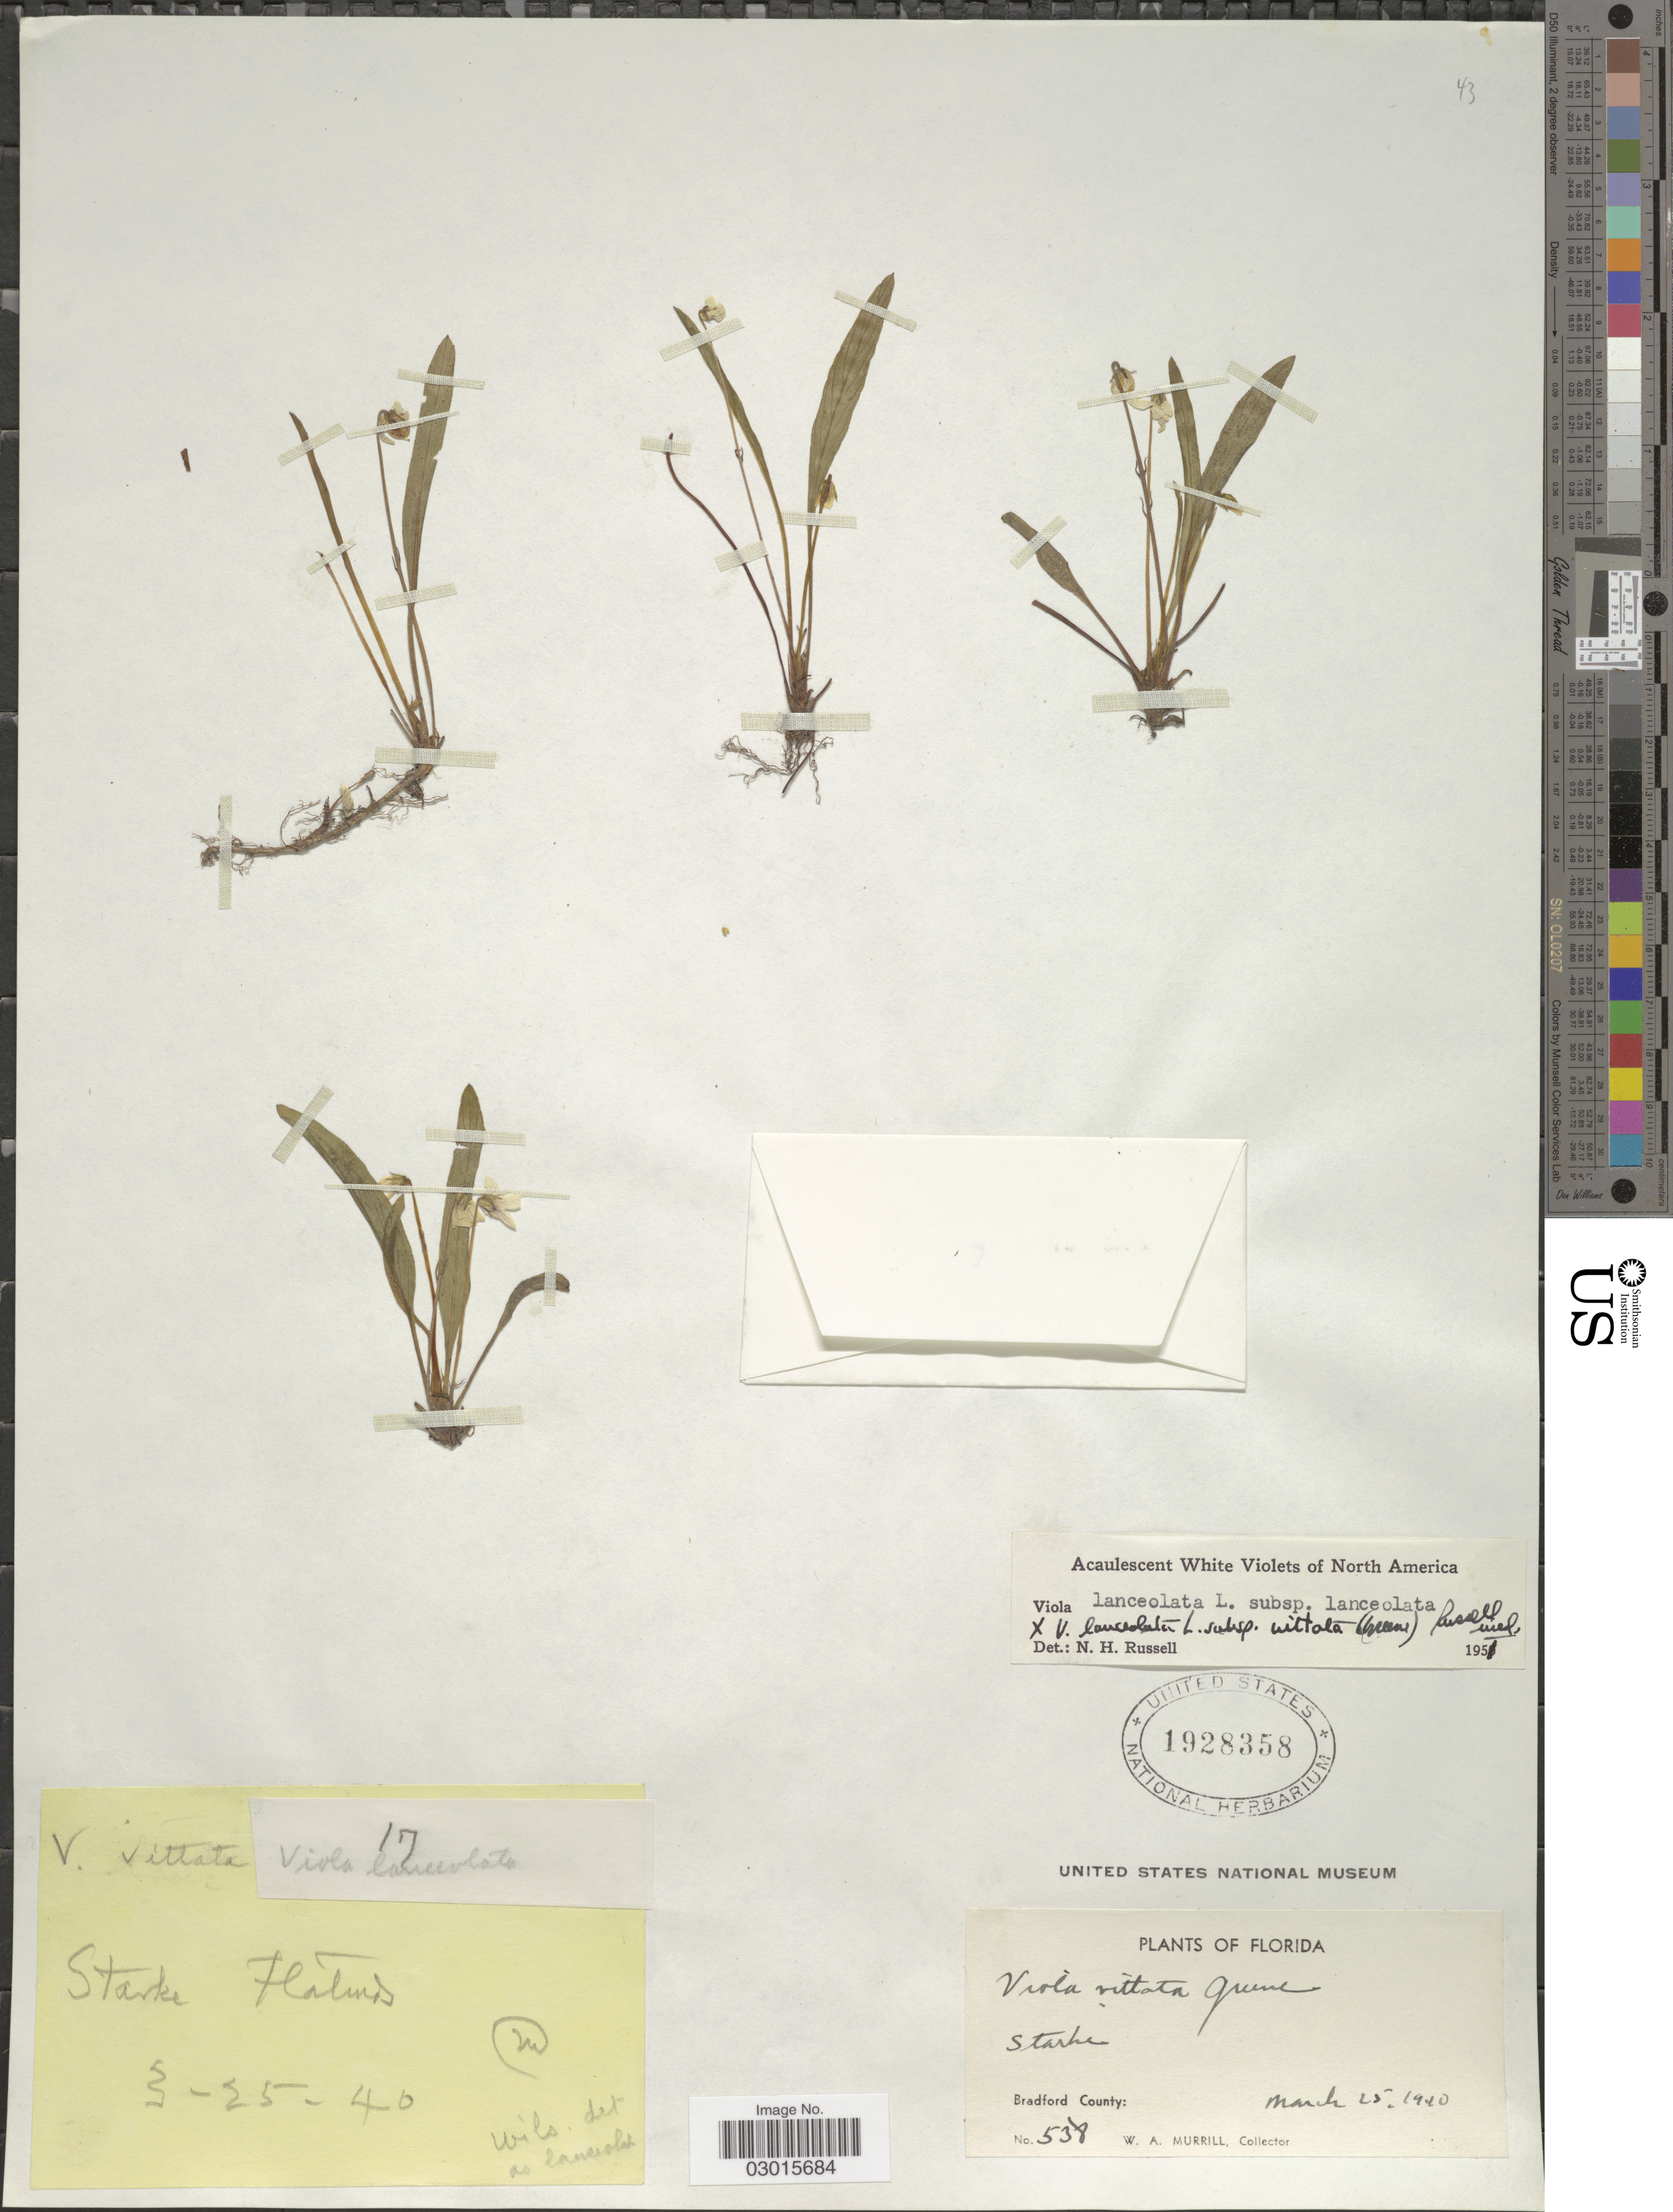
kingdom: Plantae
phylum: Tracheophyta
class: Magnoliopsida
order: Malpighiales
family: Violaceae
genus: Viola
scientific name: Viola lanceolata subsp. lanceolata x V. lanceolata subsp. vittata (Greene) N. H. Russell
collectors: W. A. Murrill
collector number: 538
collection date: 1940-03-25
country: United States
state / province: Florida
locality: Starke. Bradford County.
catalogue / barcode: US 1928358